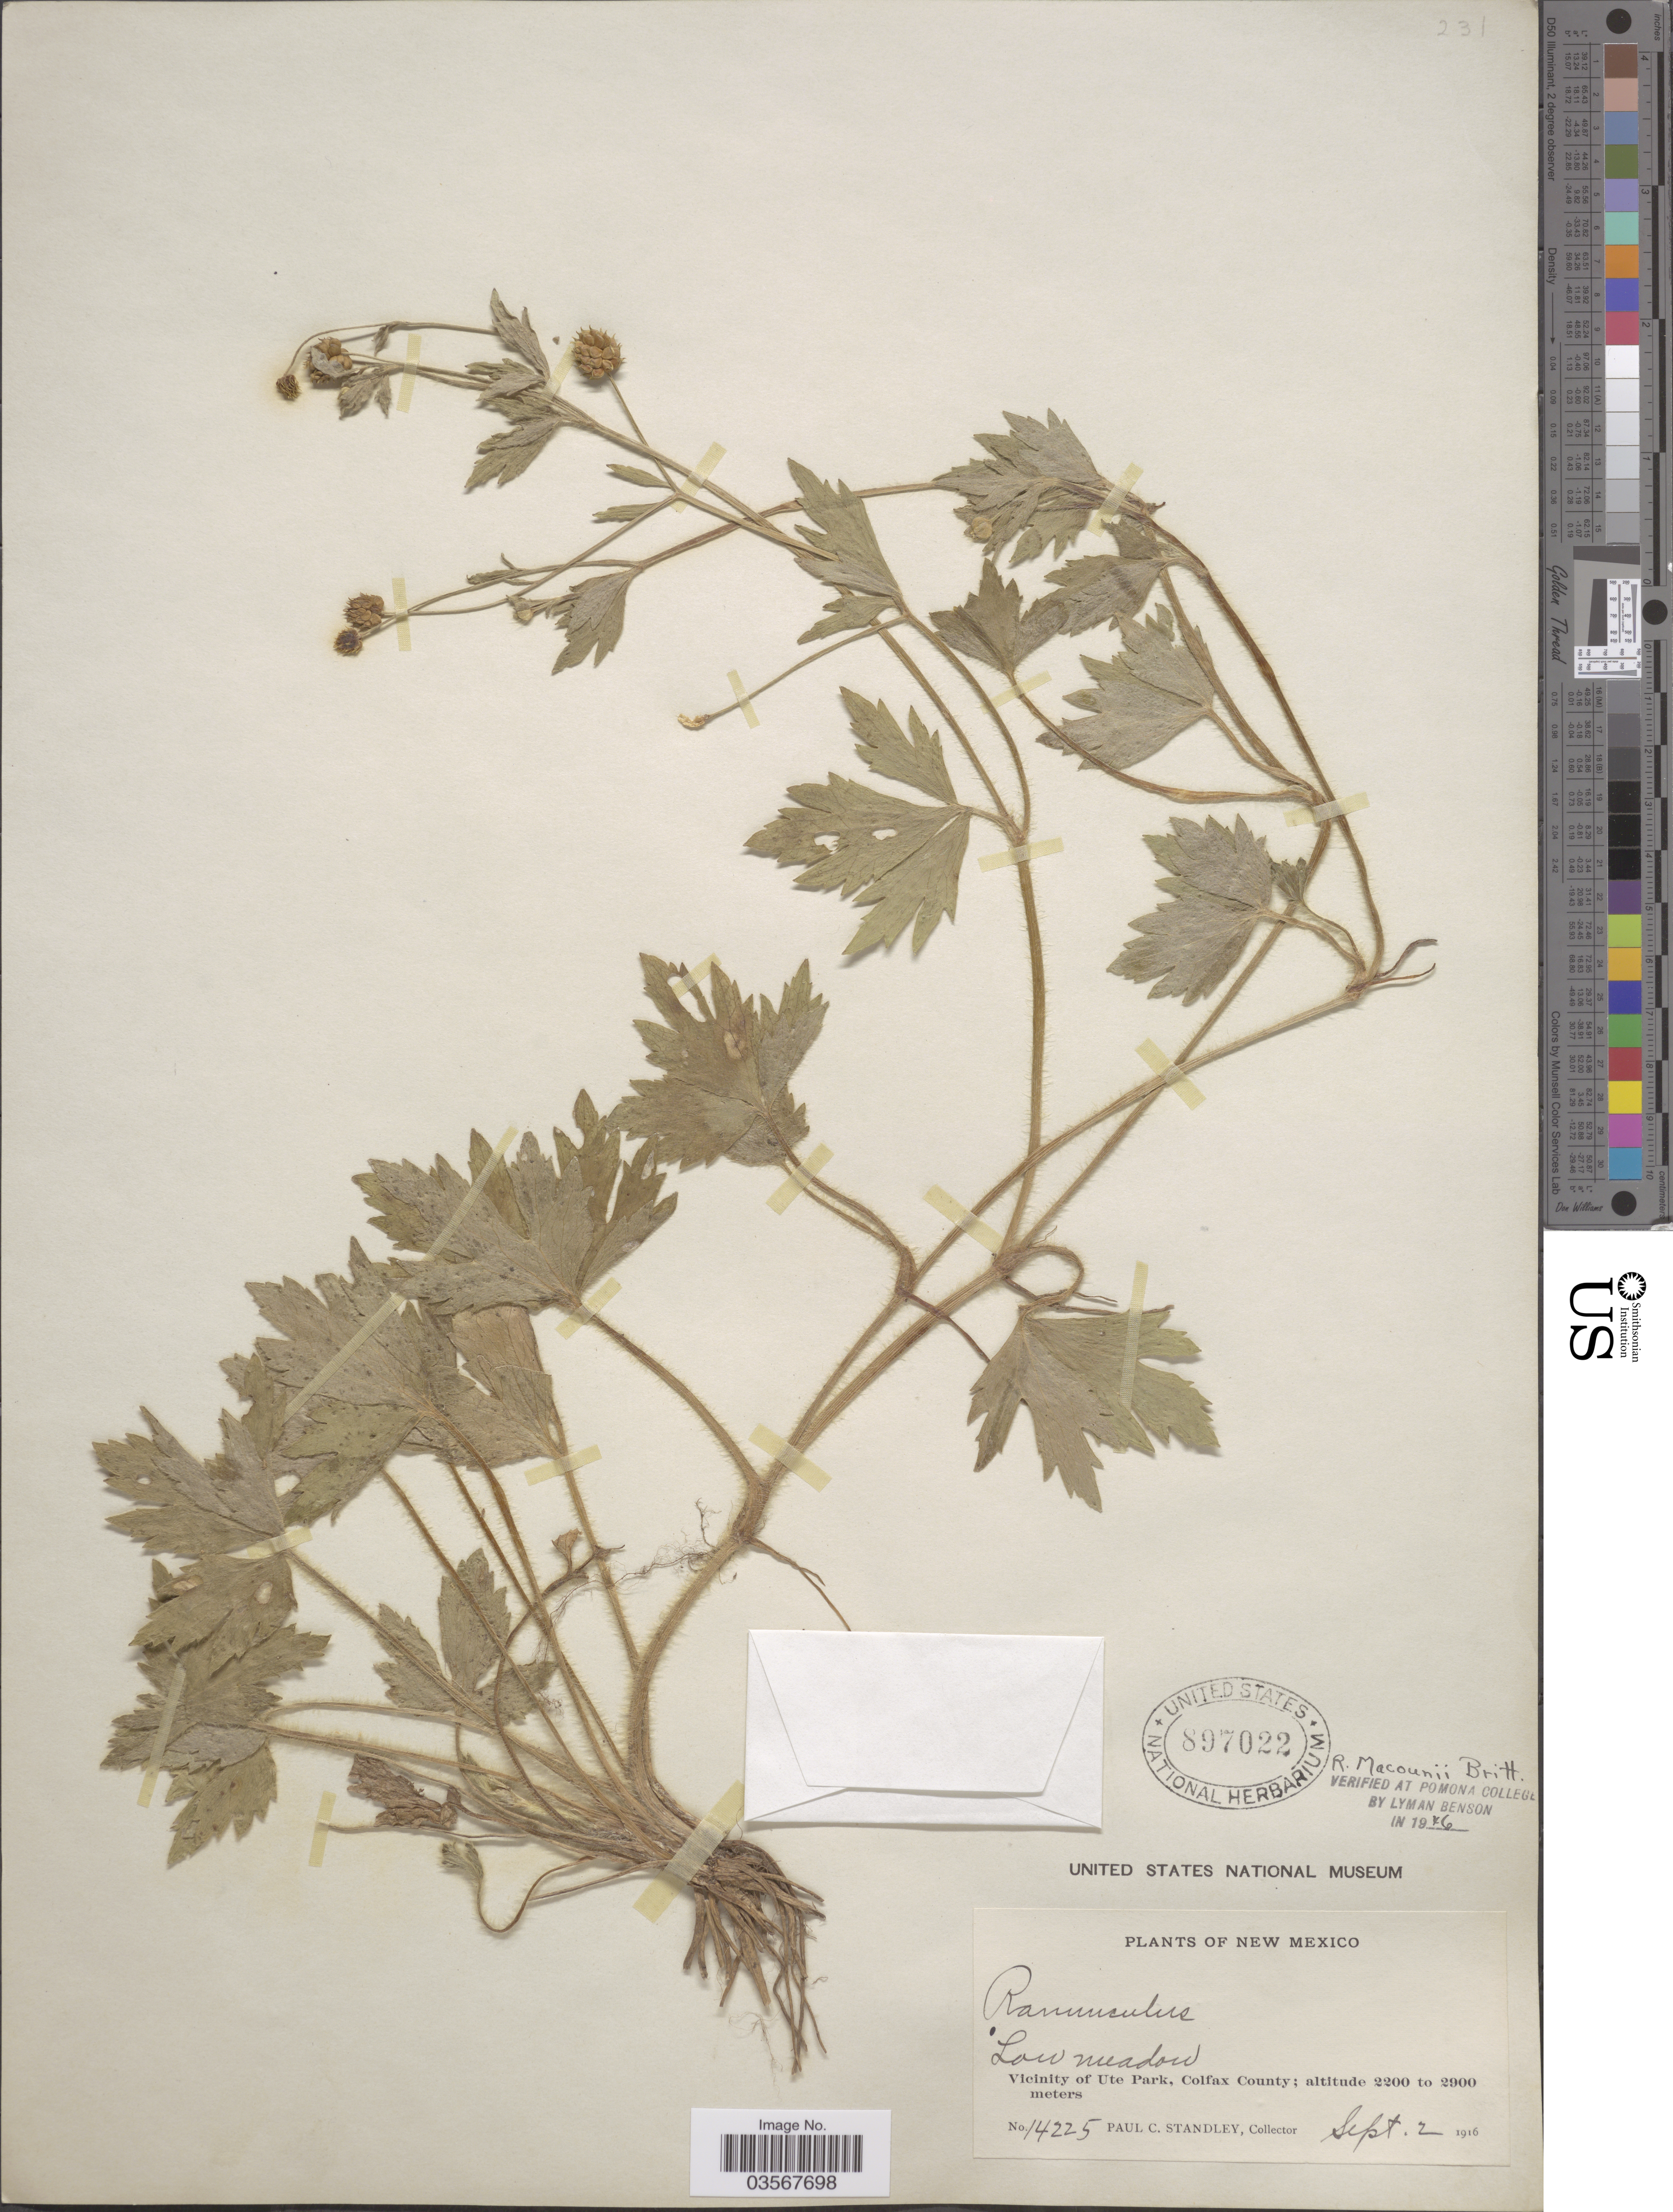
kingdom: Plantae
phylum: Tracheophyta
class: Magnoliopsida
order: Ranunculales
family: Ranunculaceae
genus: Ranunculus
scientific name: Ranunculus macounii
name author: Britton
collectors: P. C. Standley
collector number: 14225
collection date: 1916-09-02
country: United States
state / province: New Mexico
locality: Vicinity of Ute Park, Colfax County.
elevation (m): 2200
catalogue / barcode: US 897022